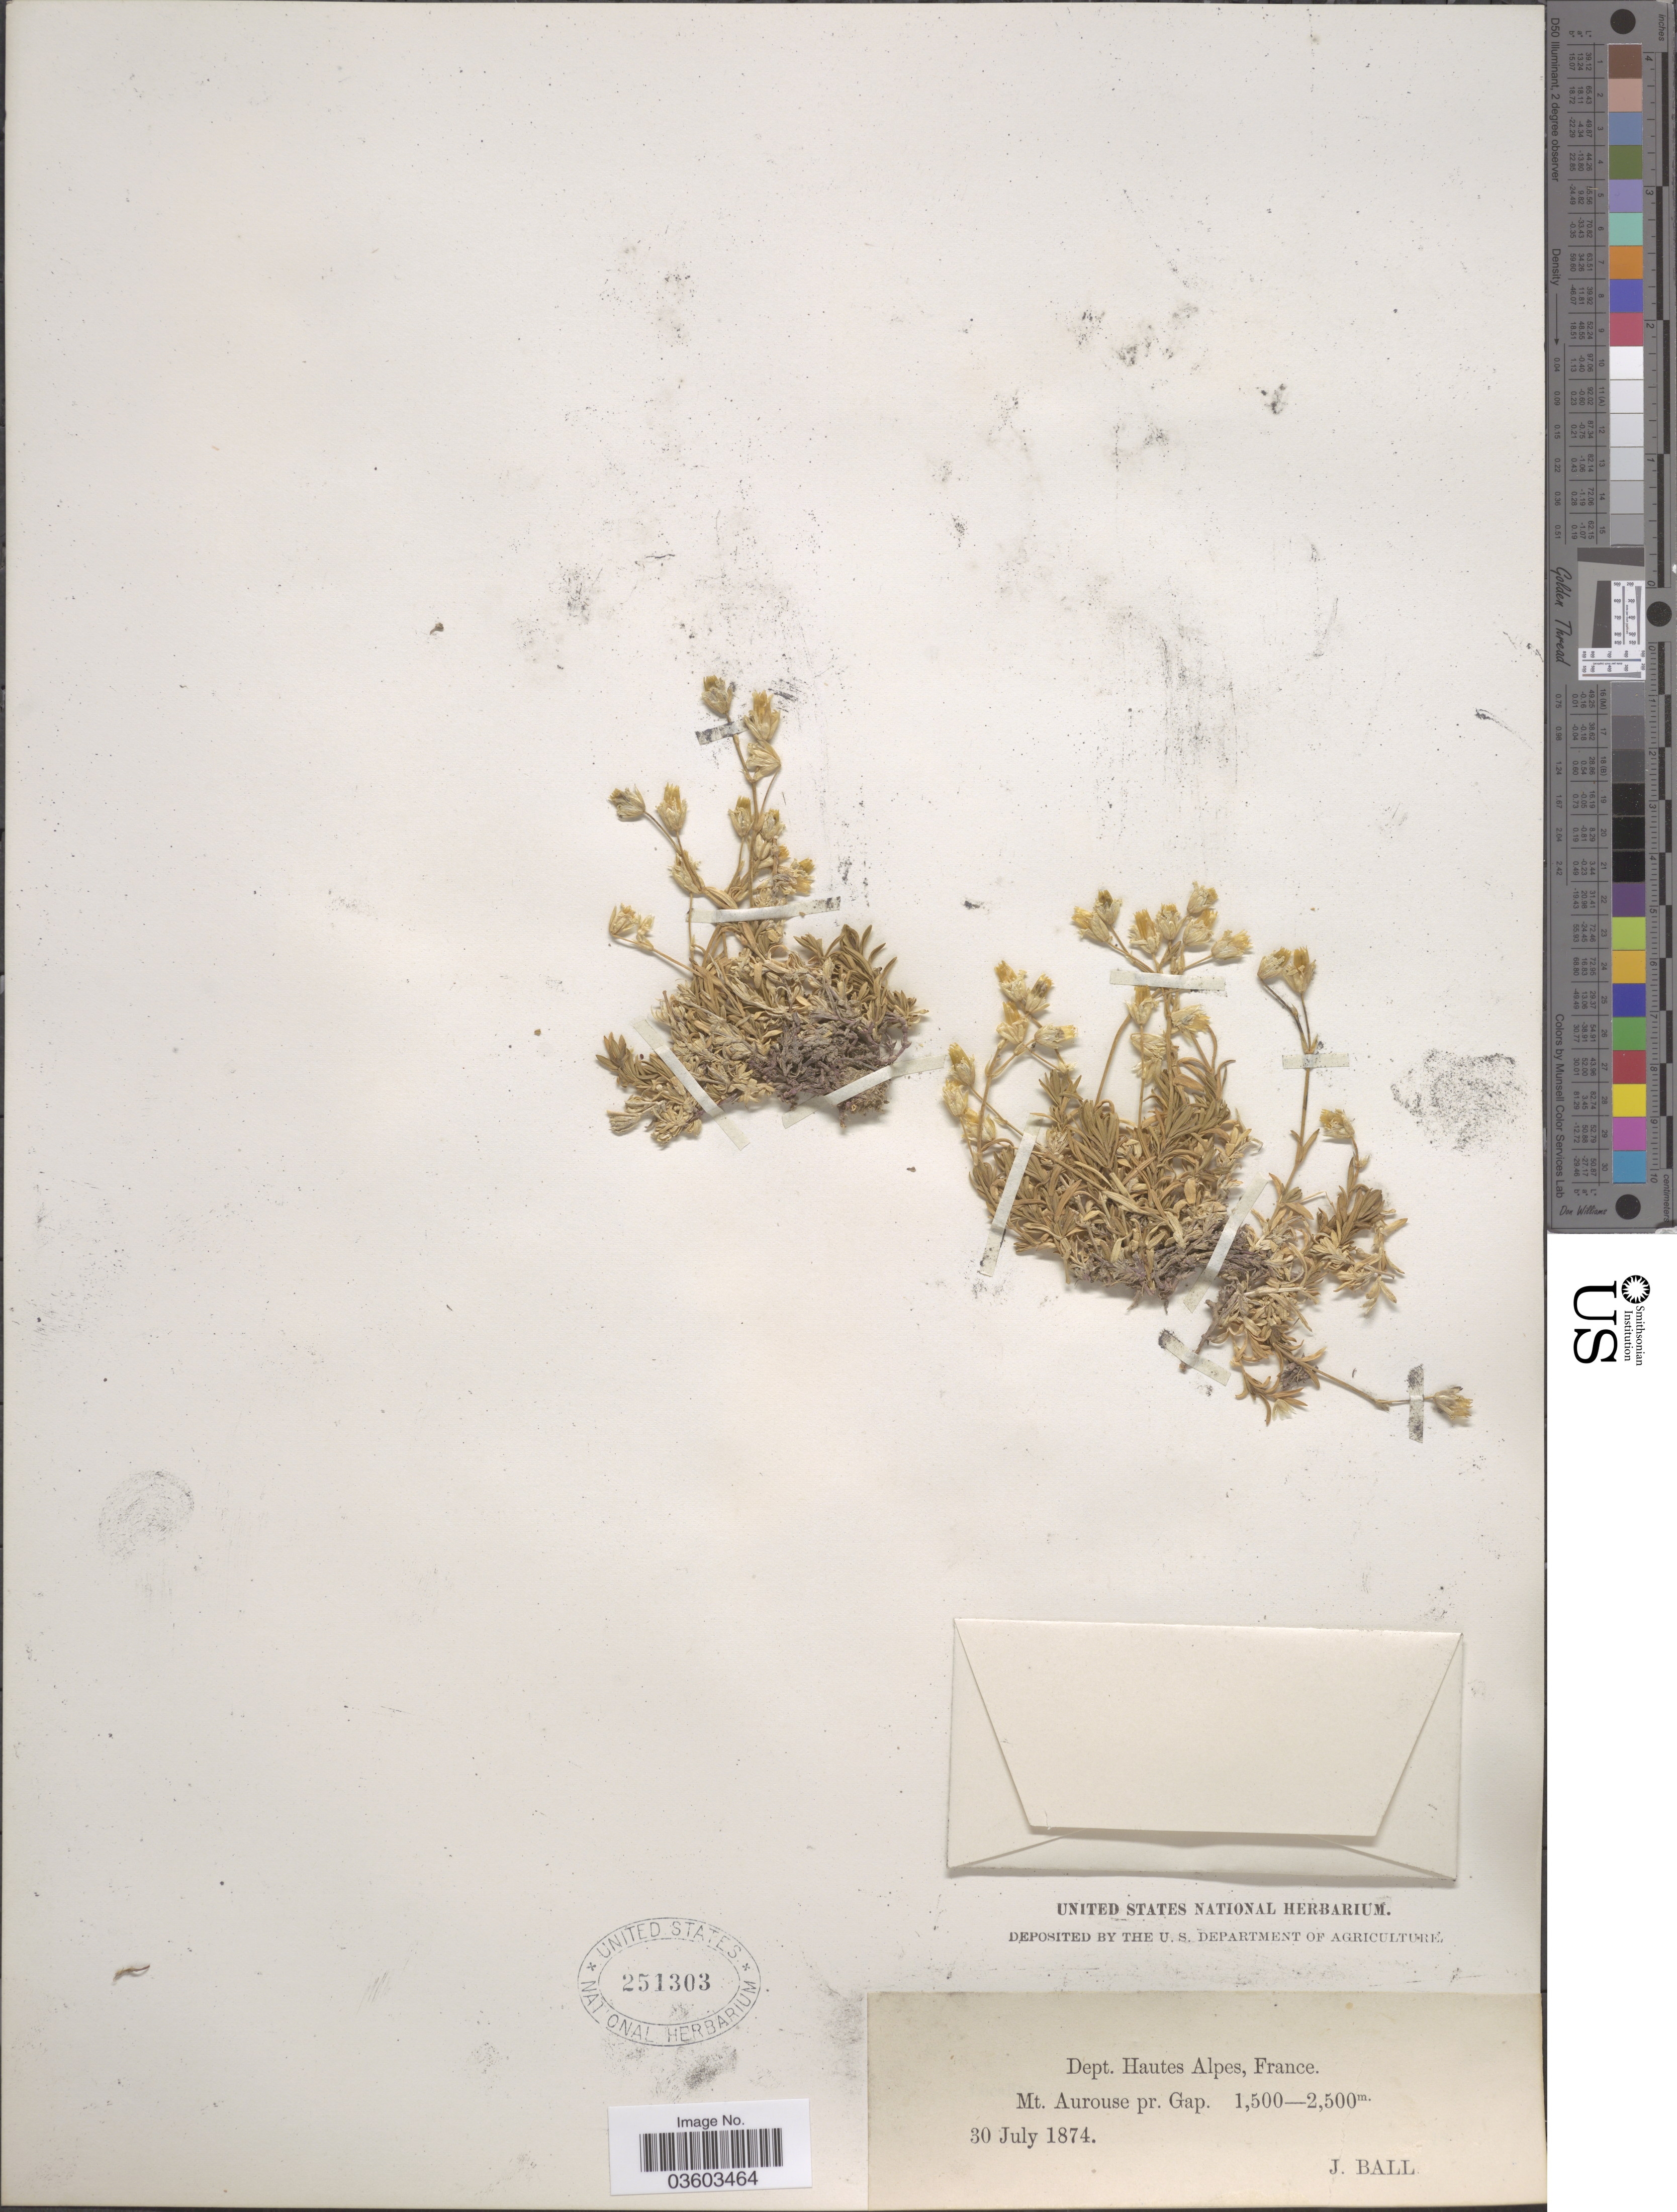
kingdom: Plantae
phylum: Tracheophyta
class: Magnoliopsida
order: Caryophyllales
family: Caryophyllaceae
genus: Cerastium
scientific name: Cerastium sp.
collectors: J. Ball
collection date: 1874-07-30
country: France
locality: Dept. Hautes Alpes, Mt. Aurouse pr. Gap.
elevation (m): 1500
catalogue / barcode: US 251303